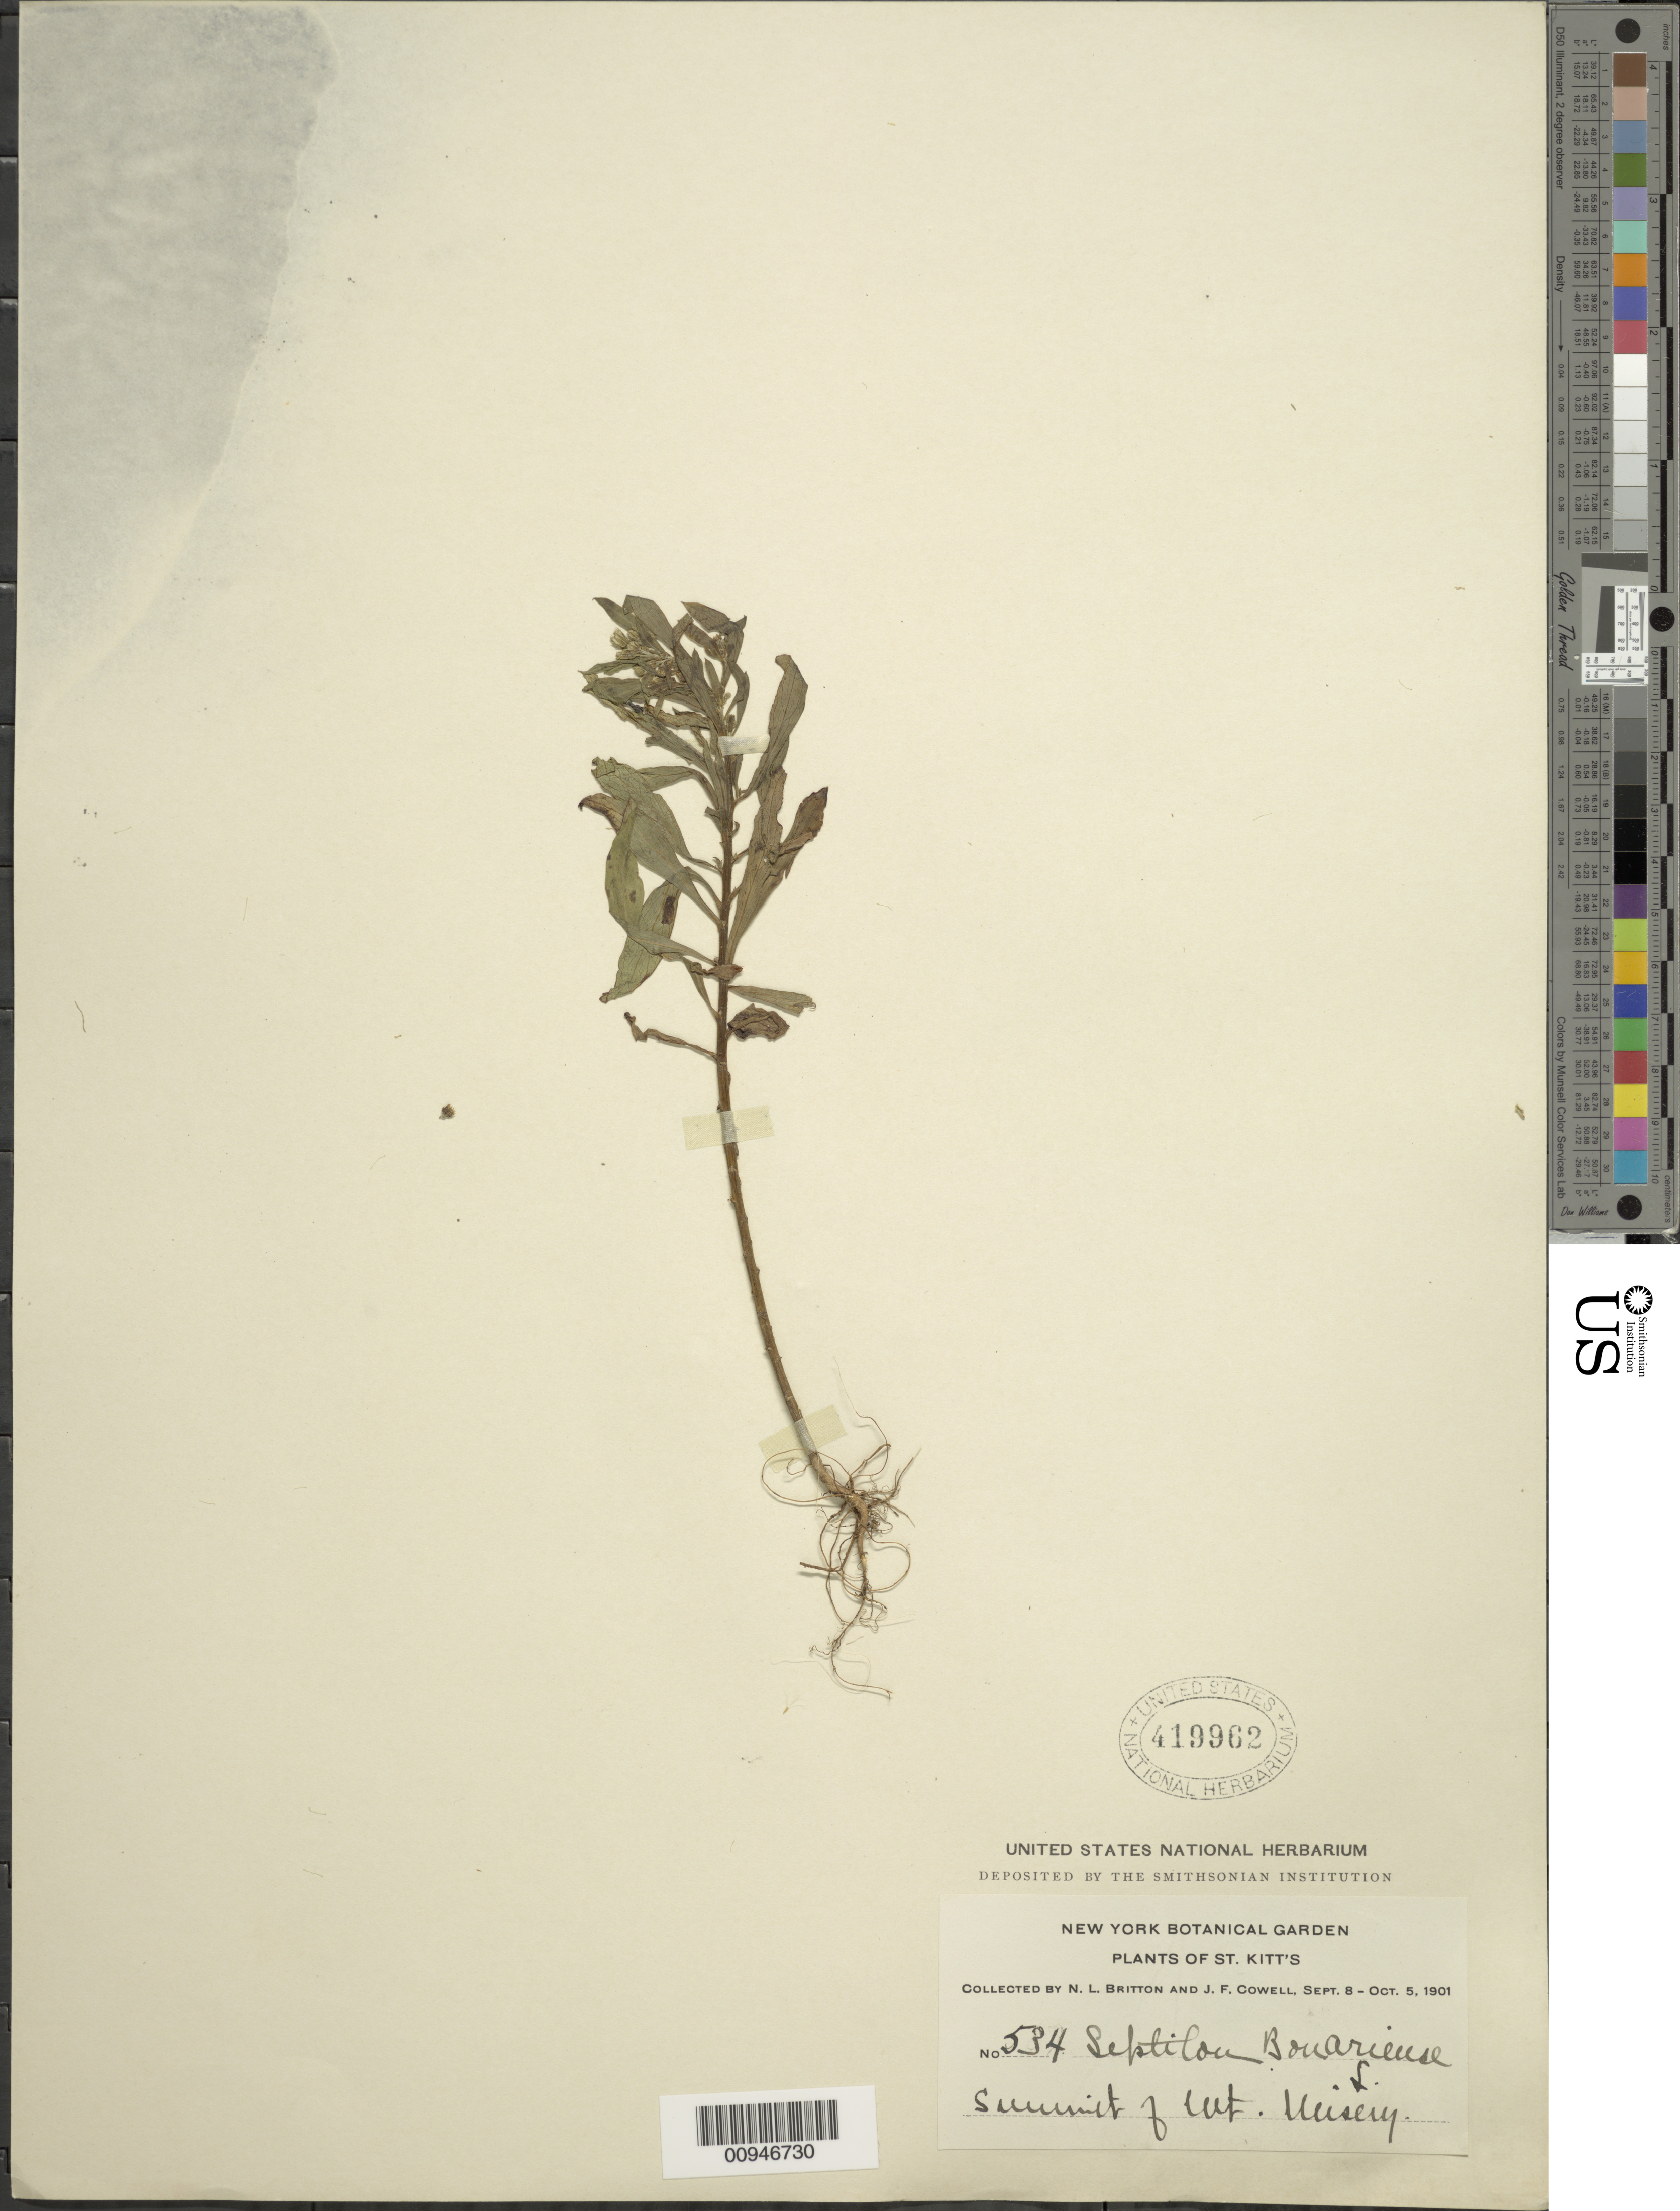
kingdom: Plantae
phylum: Tracheophyta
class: Magnoliopsida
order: Asterales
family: Asteraceae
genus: Conyza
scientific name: Conyza bonariensis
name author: (L.) Cronq.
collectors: N. Britton & J. F. Cowell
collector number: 534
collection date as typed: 08 Sep 1901 to 05 Oct 1901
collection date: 1901-09-08/1901-10-05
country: St. Christopher-Nevis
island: St. Christopher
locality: Summit of Mt. Misery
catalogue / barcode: US 419962